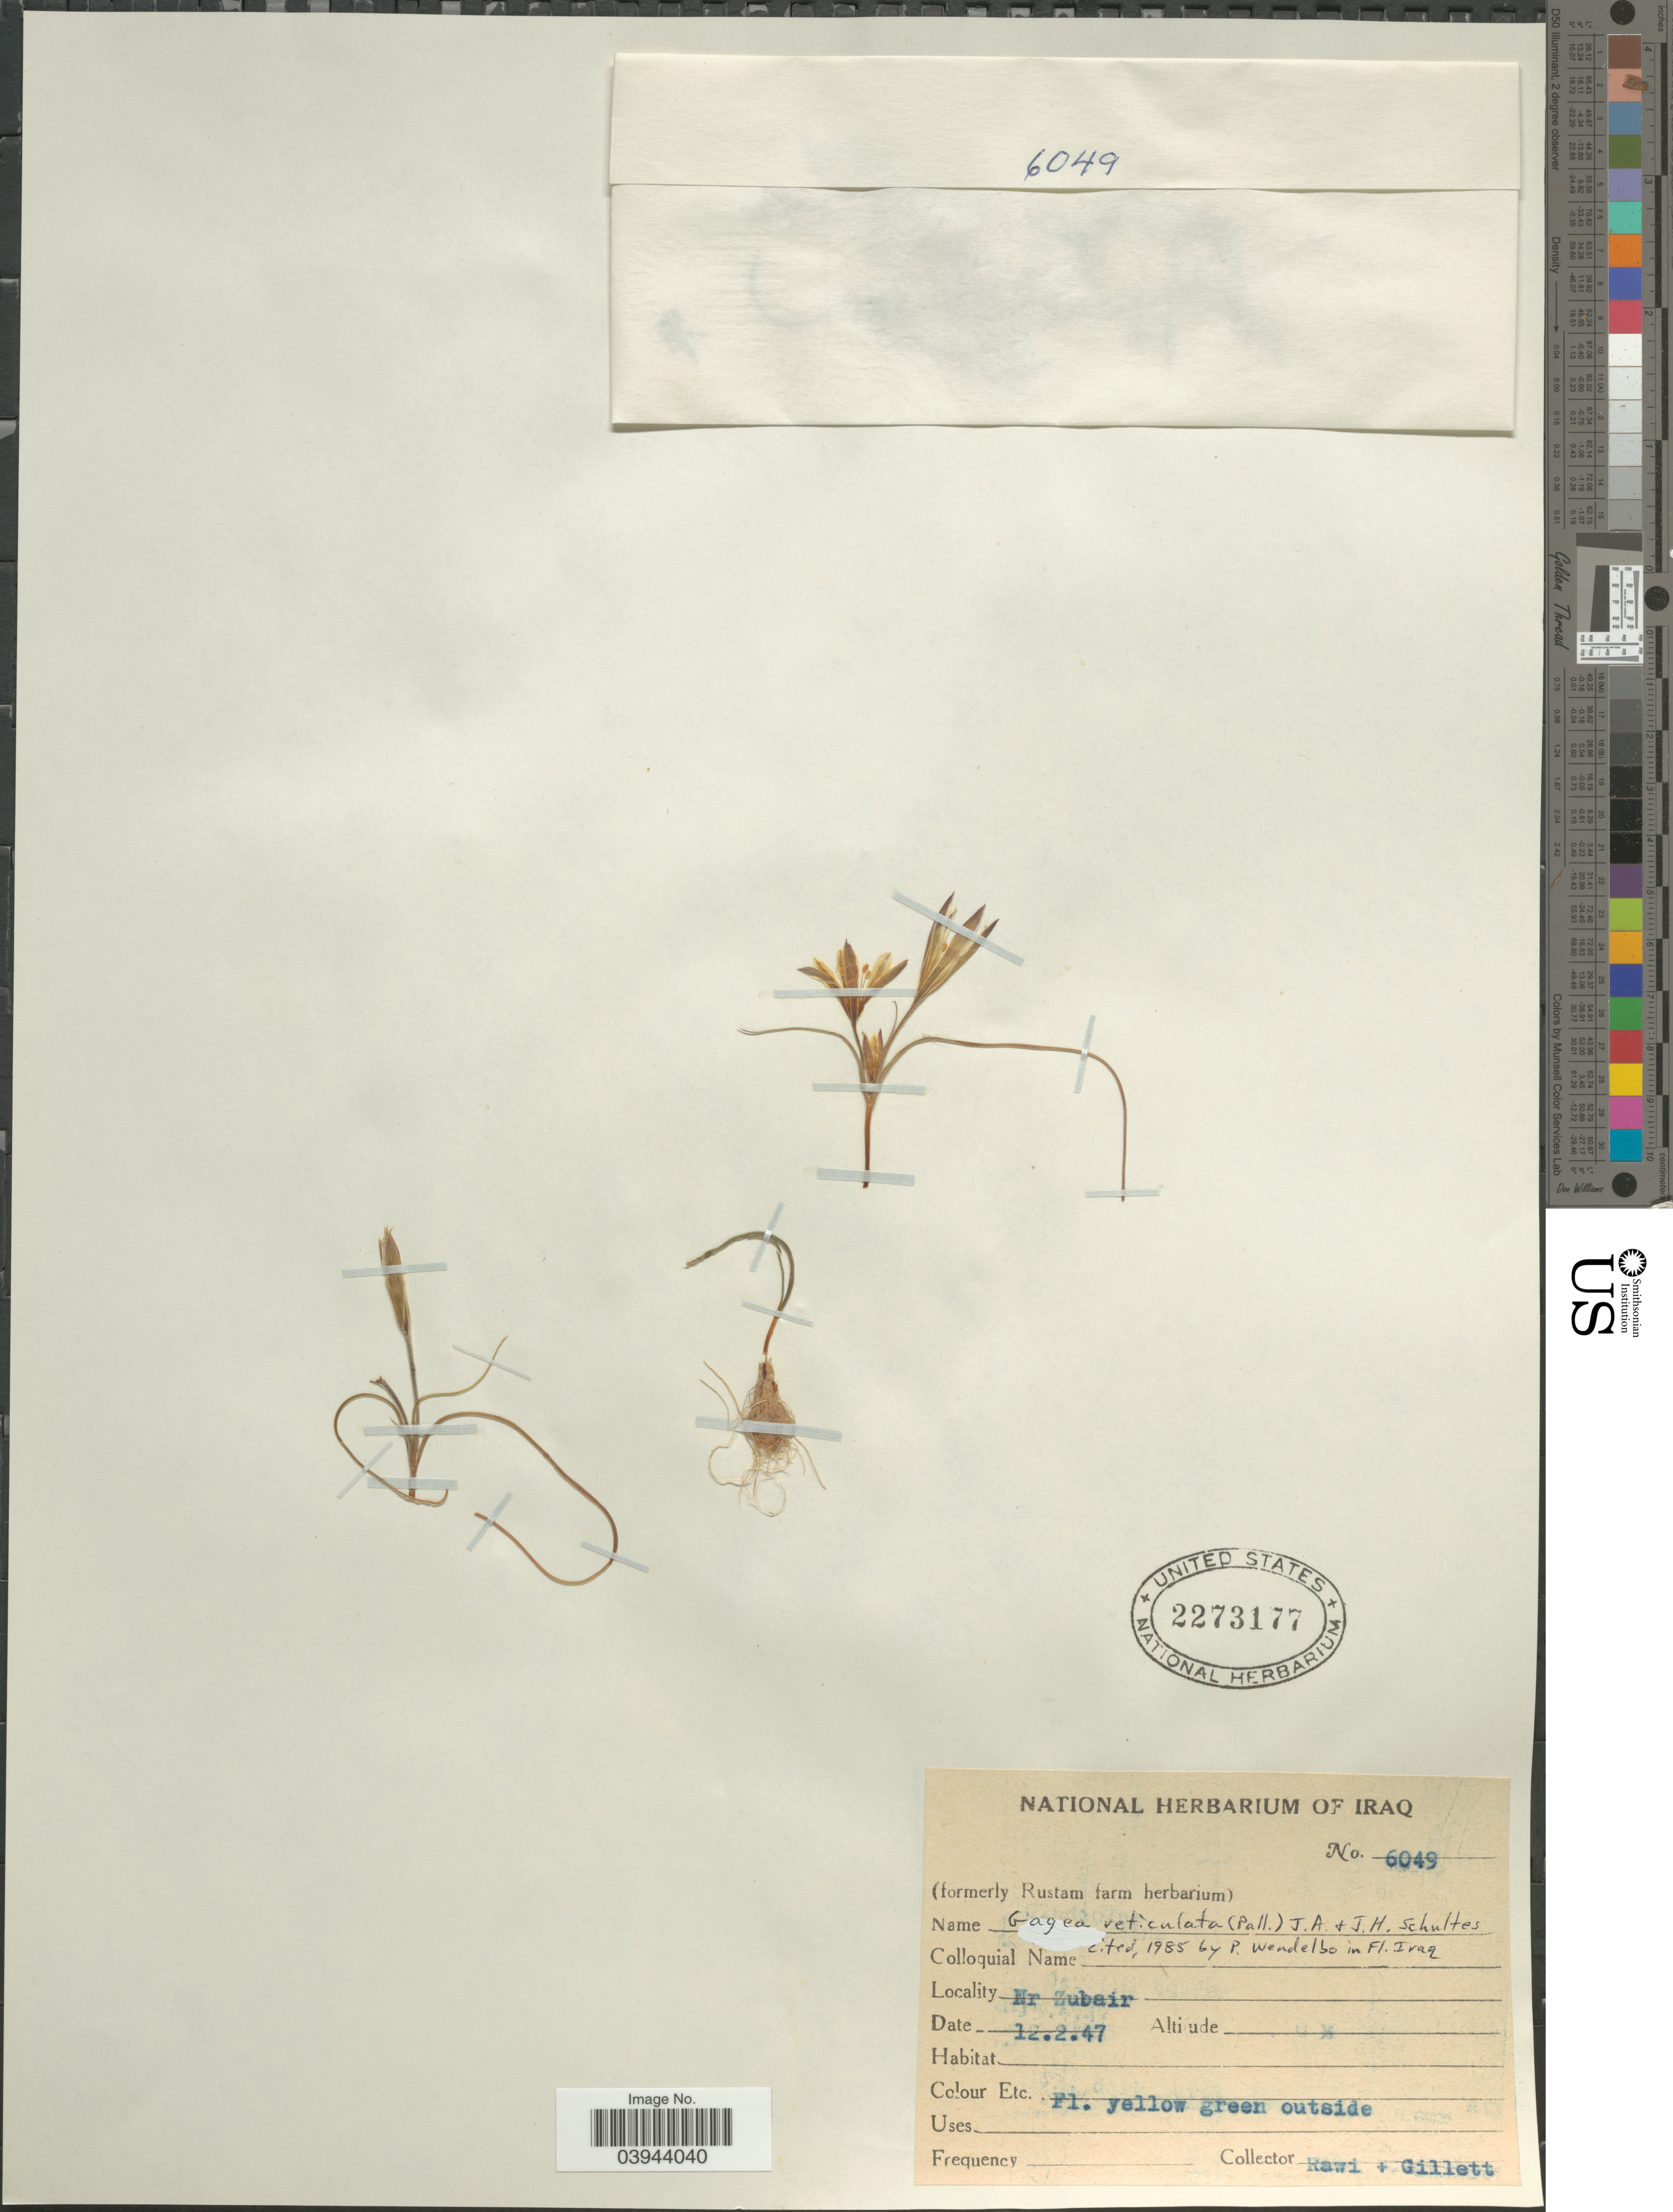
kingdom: Plantae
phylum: Tracheophyta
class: Liliopsida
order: Liliales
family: Liliaceae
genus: Gagea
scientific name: Gagea reticulata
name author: (Pall.) Schult. & Schult. f.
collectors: -. Rawi & Gillett, --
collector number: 6049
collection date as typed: Transcribed d/m/y: 12/2/47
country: Iraq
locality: Nr Zubair.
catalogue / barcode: US 2273177